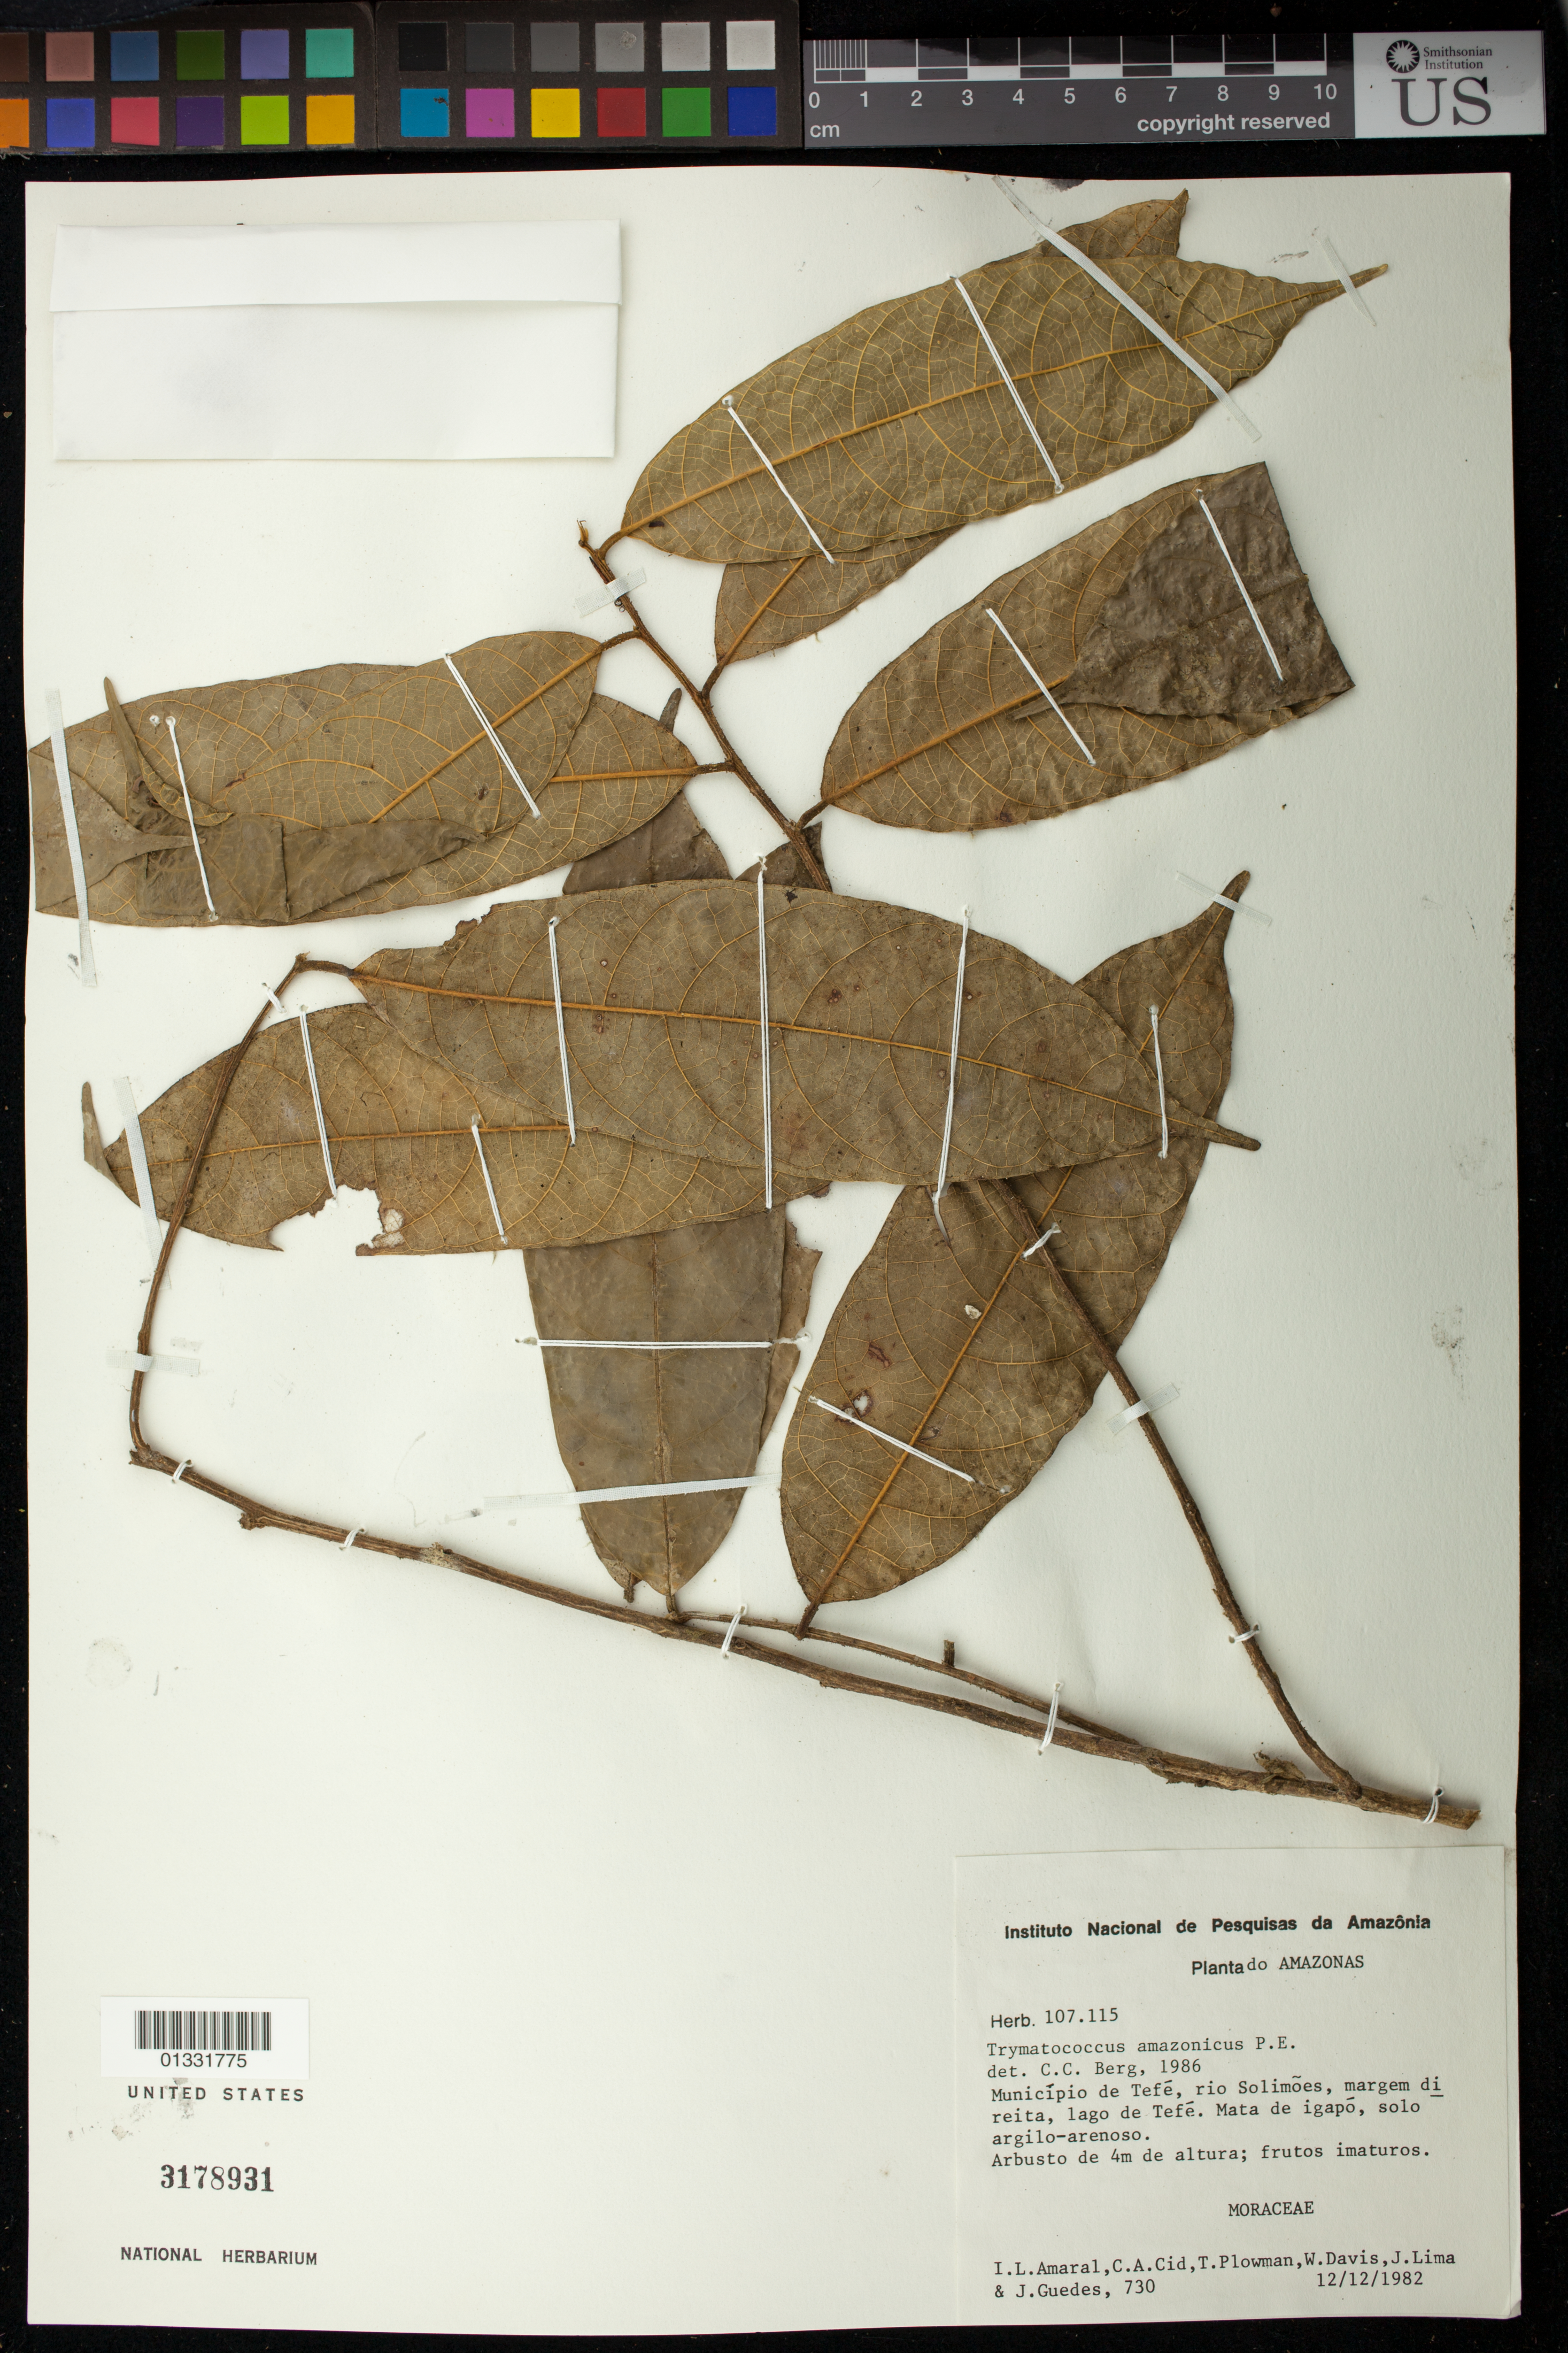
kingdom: Plantae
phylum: Tracheophyta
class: Magnoliopsida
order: Rosales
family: Moraceae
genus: Brosimum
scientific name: Brosimum amazonicum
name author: (Poepp. & Endl.) E. M. Gardner & Zerega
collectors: I. L. Amaral, C. A. Cid Ferreira, T. Plowman, E. Davis, J. Lima & J. Guedes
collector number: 730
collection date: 1952-12-12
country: Brazil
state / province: Amazonas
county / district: Tefé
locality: Rio Solimões, margem direita, lago de Tefé.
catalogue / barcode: US 3178931